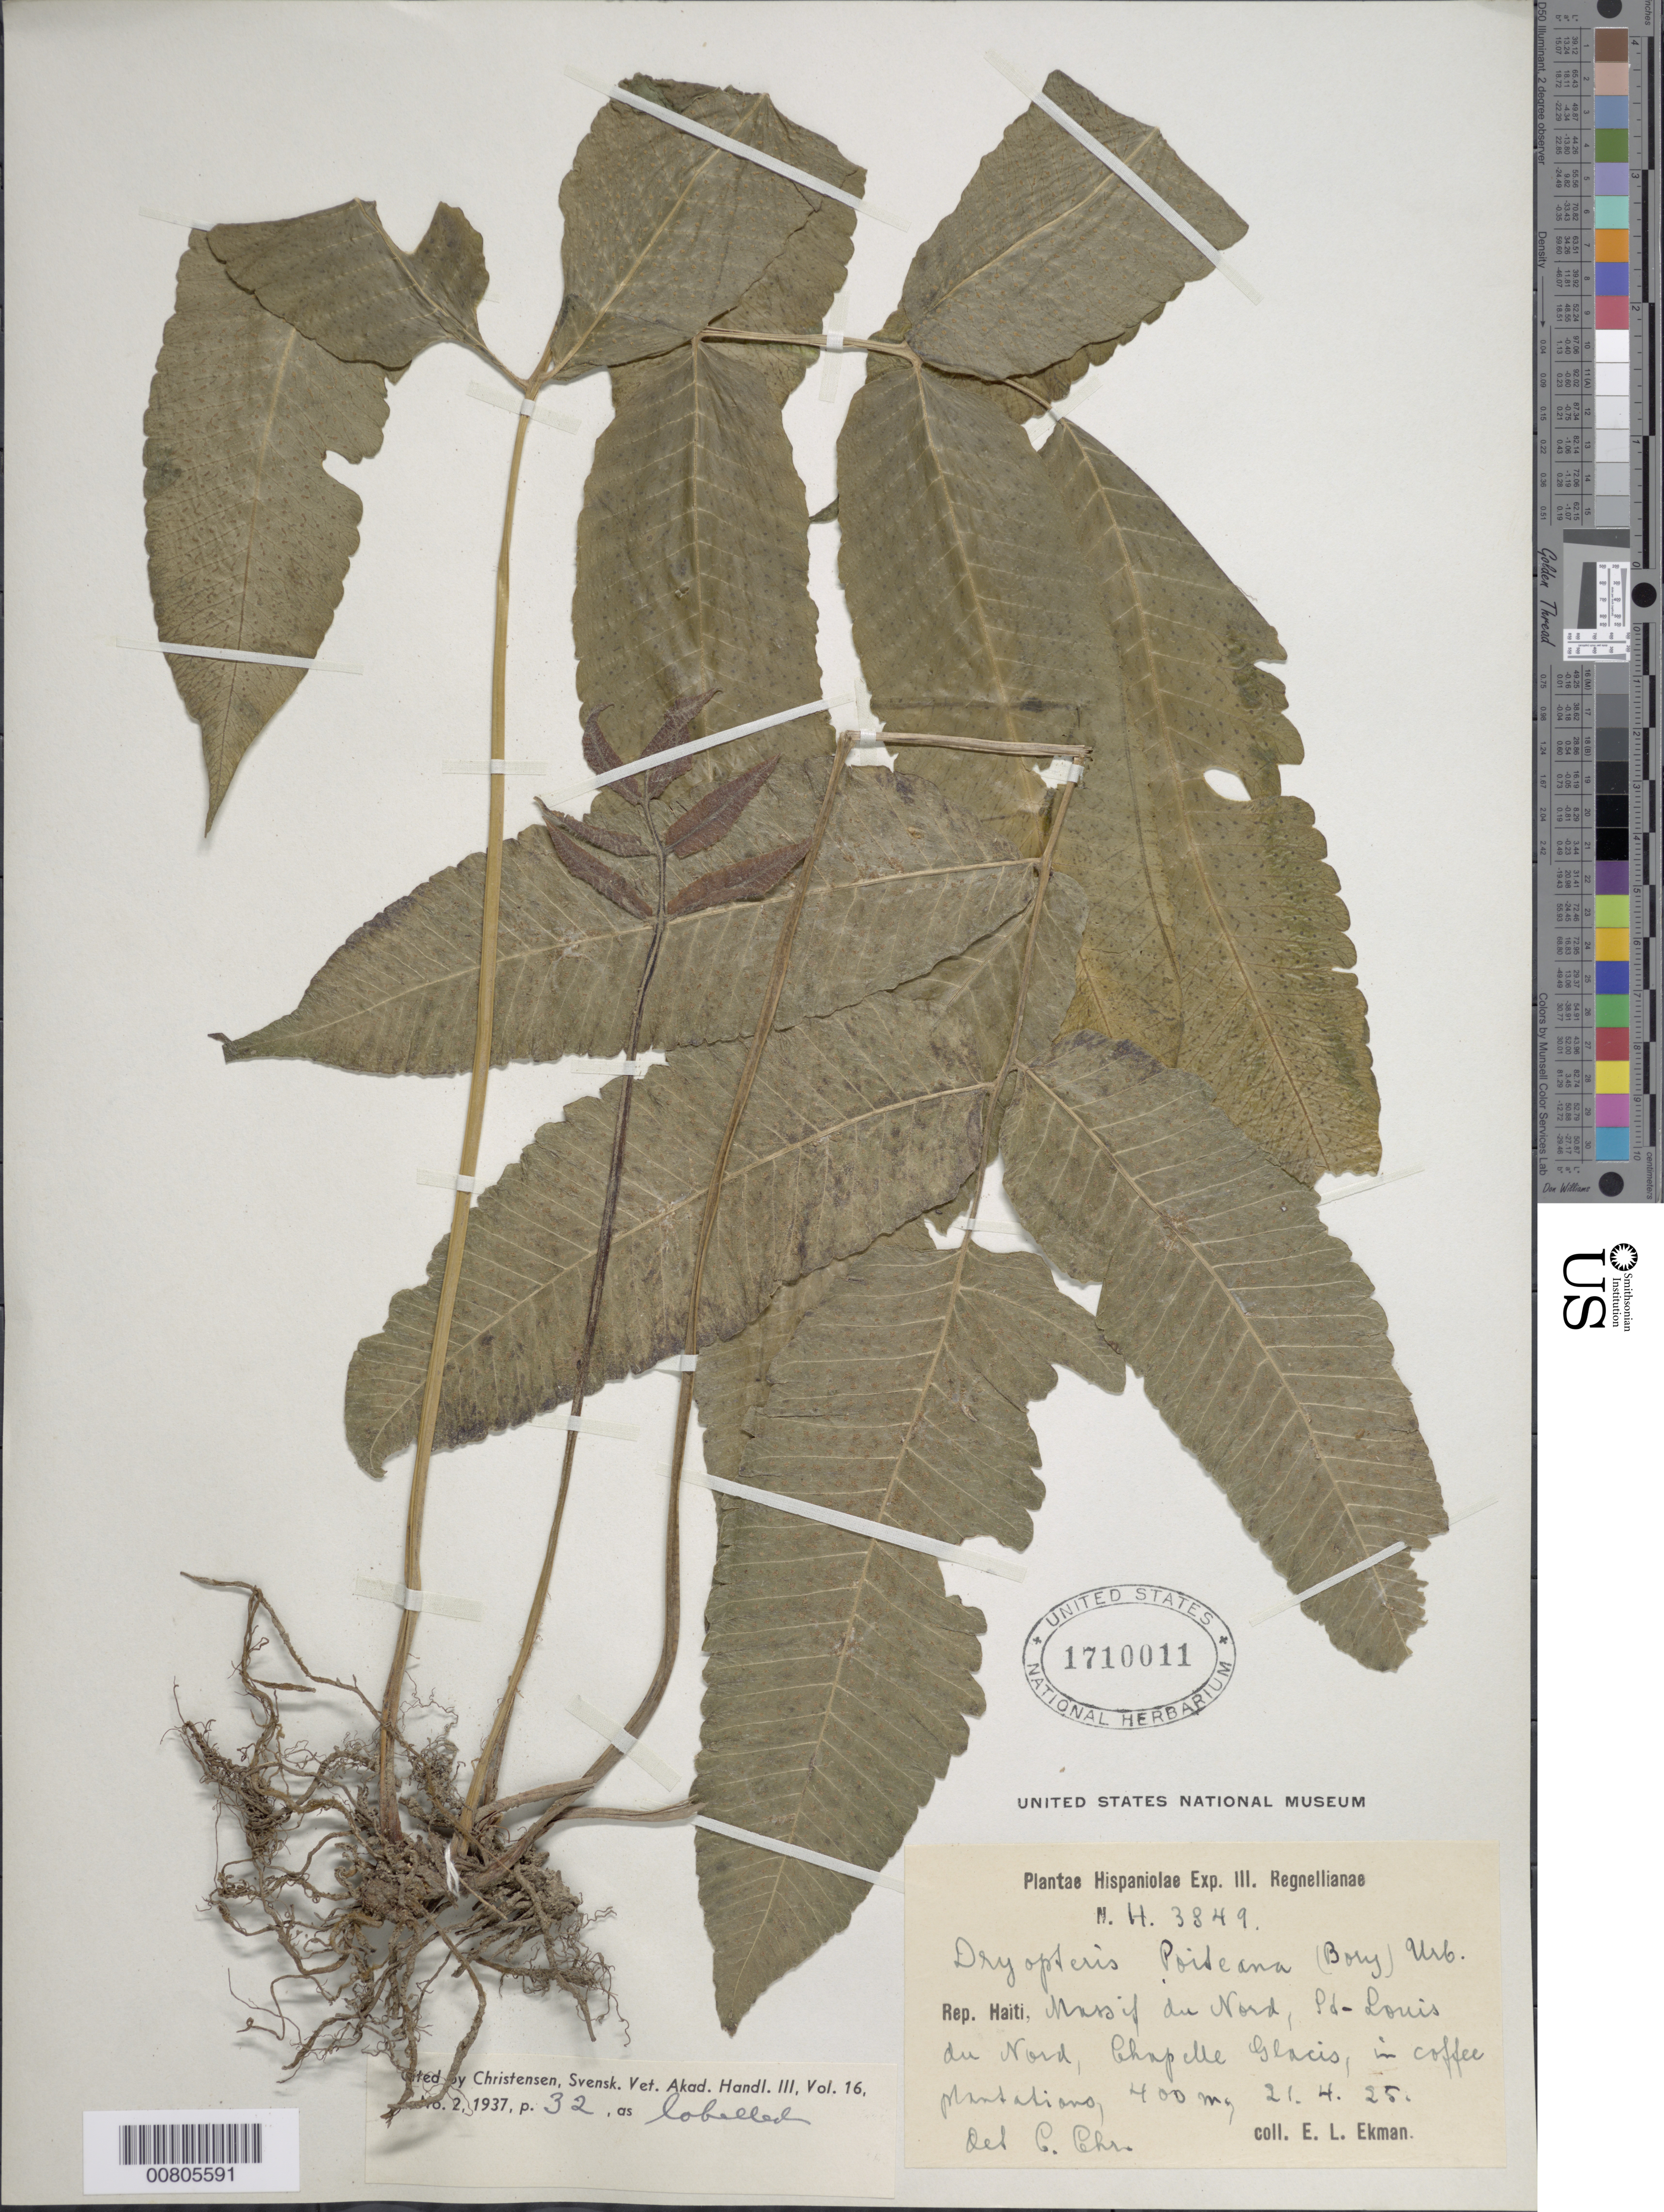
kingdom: Plantae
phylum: Tracheophyta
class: Polypodiopsida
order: Polypodiales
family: Thelypteridaceae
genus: Goniopteris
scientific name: Goniopteris poiteana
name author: (Bory) Ching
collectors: E. L. Ekman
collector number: H 3849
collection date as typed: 21 Apr 1925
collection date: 1925-04-21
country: Haiti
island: Hispaniola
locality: Massif du Nord, St. Louis du Nord, Chapelle Glacis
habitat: Coffee plantation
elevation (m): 400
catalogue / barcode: US 1710011